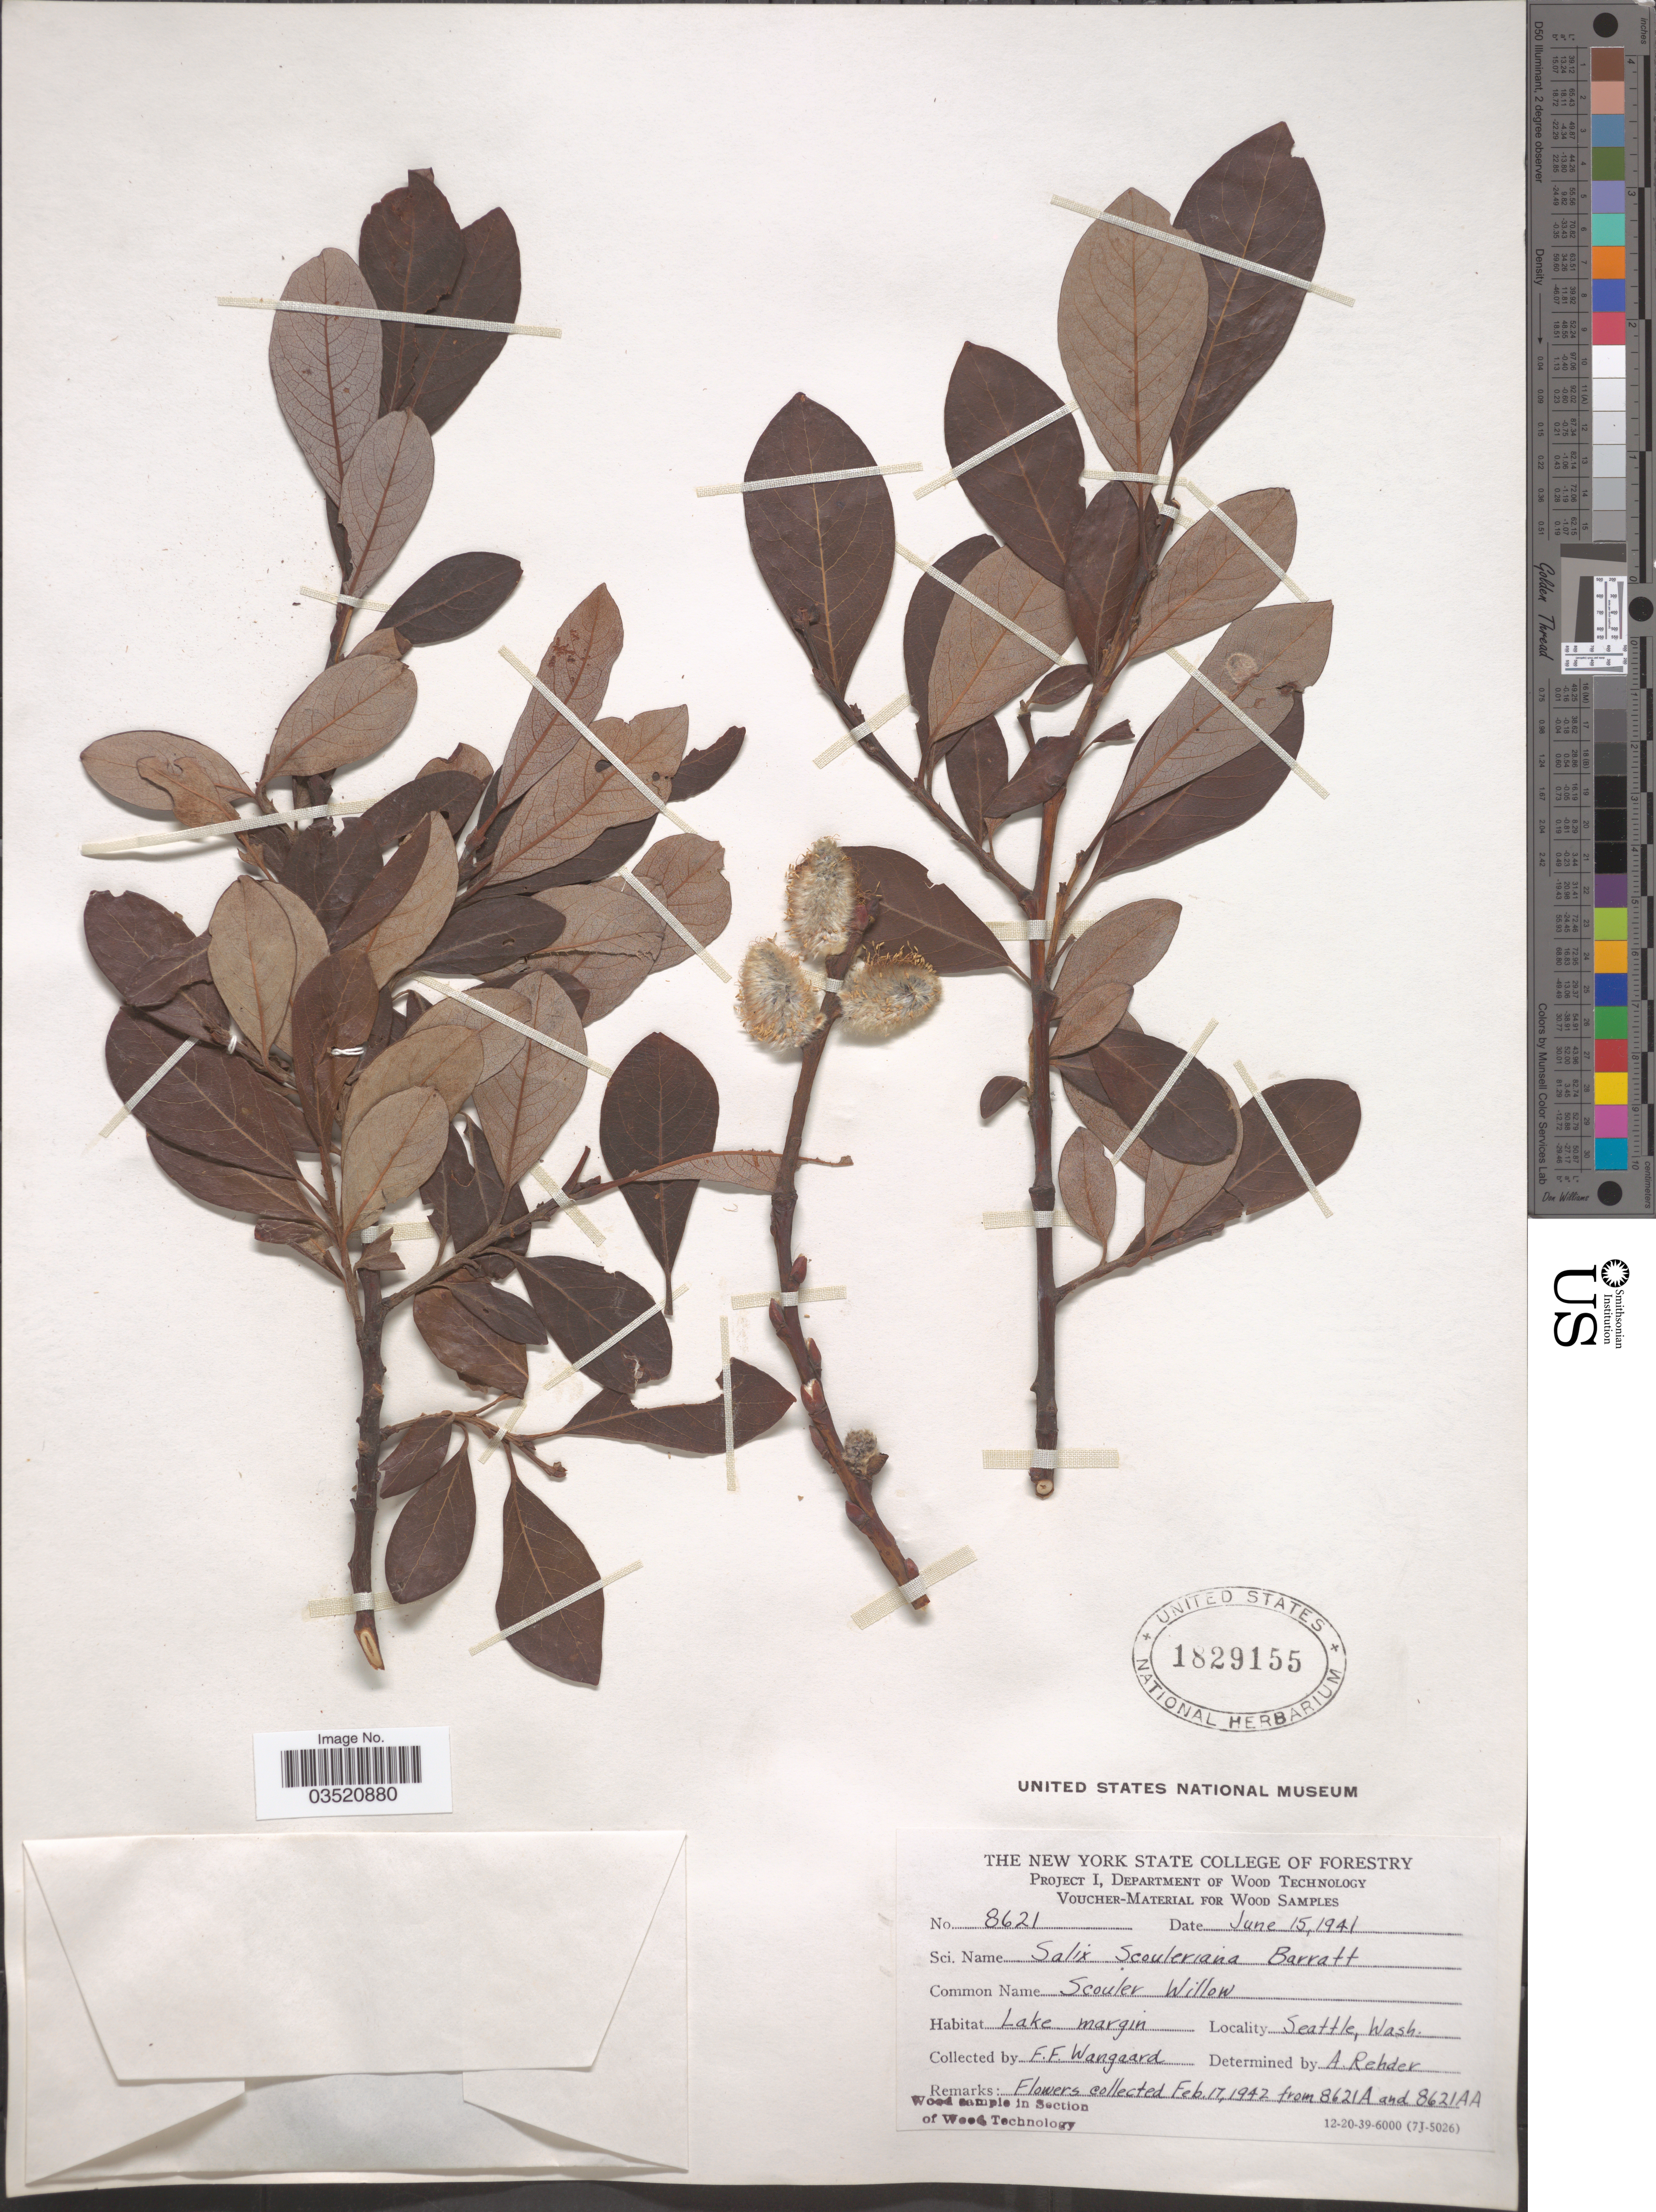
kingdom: Plantae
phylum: Tracheophyta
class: Magnoliopsida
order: Malpighiales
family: Salicaceae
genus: Salix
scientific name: Salix scouleriana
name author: Barratt ex Hook.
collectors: F. Wangaard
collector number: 8621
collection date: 1941-06-15/1942-02-17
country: United States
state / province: Washington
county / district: King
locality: Lake margin. Seattle.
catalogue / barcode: US 1829155